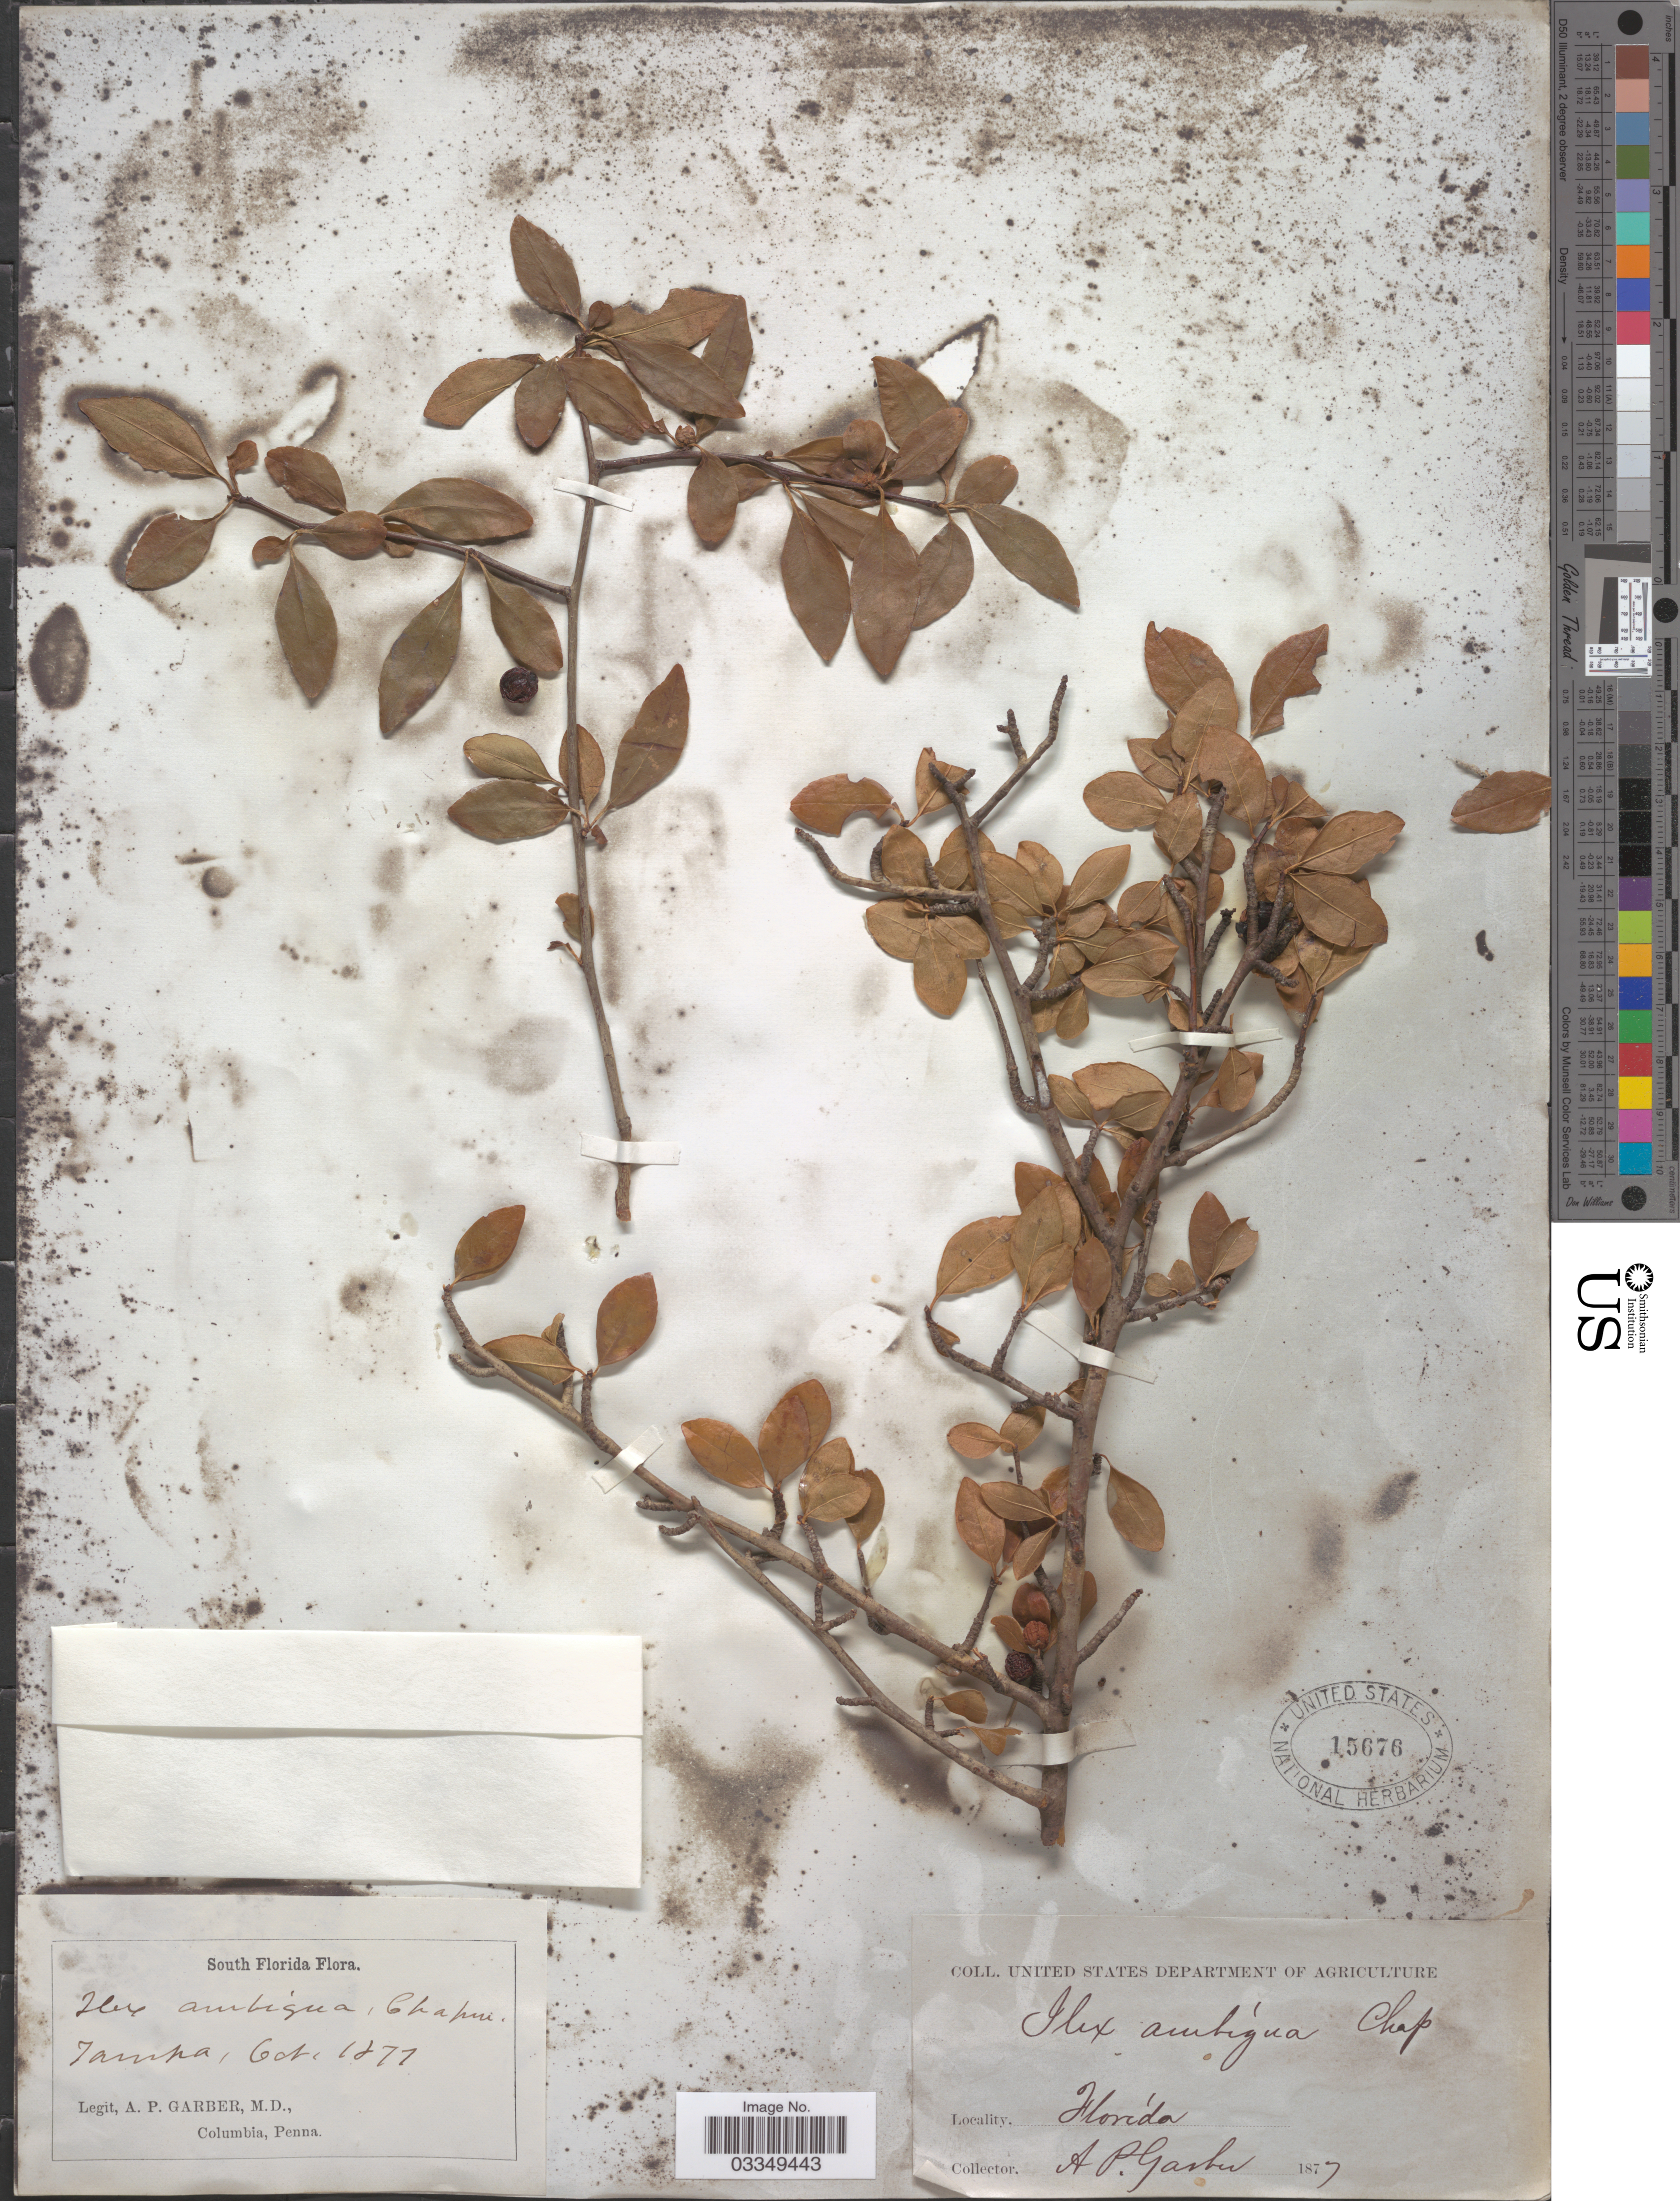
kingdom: Plantae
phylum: Tracheophyta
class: Magnoliopsida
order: Aquifoliales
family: Aquifoliaceae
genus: Ilex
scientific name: Ilex ambigua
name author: Chapm.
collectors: A. P. Garber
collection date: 1877-10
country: United States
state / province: Florida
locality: Tampa.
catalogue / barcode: US 15676